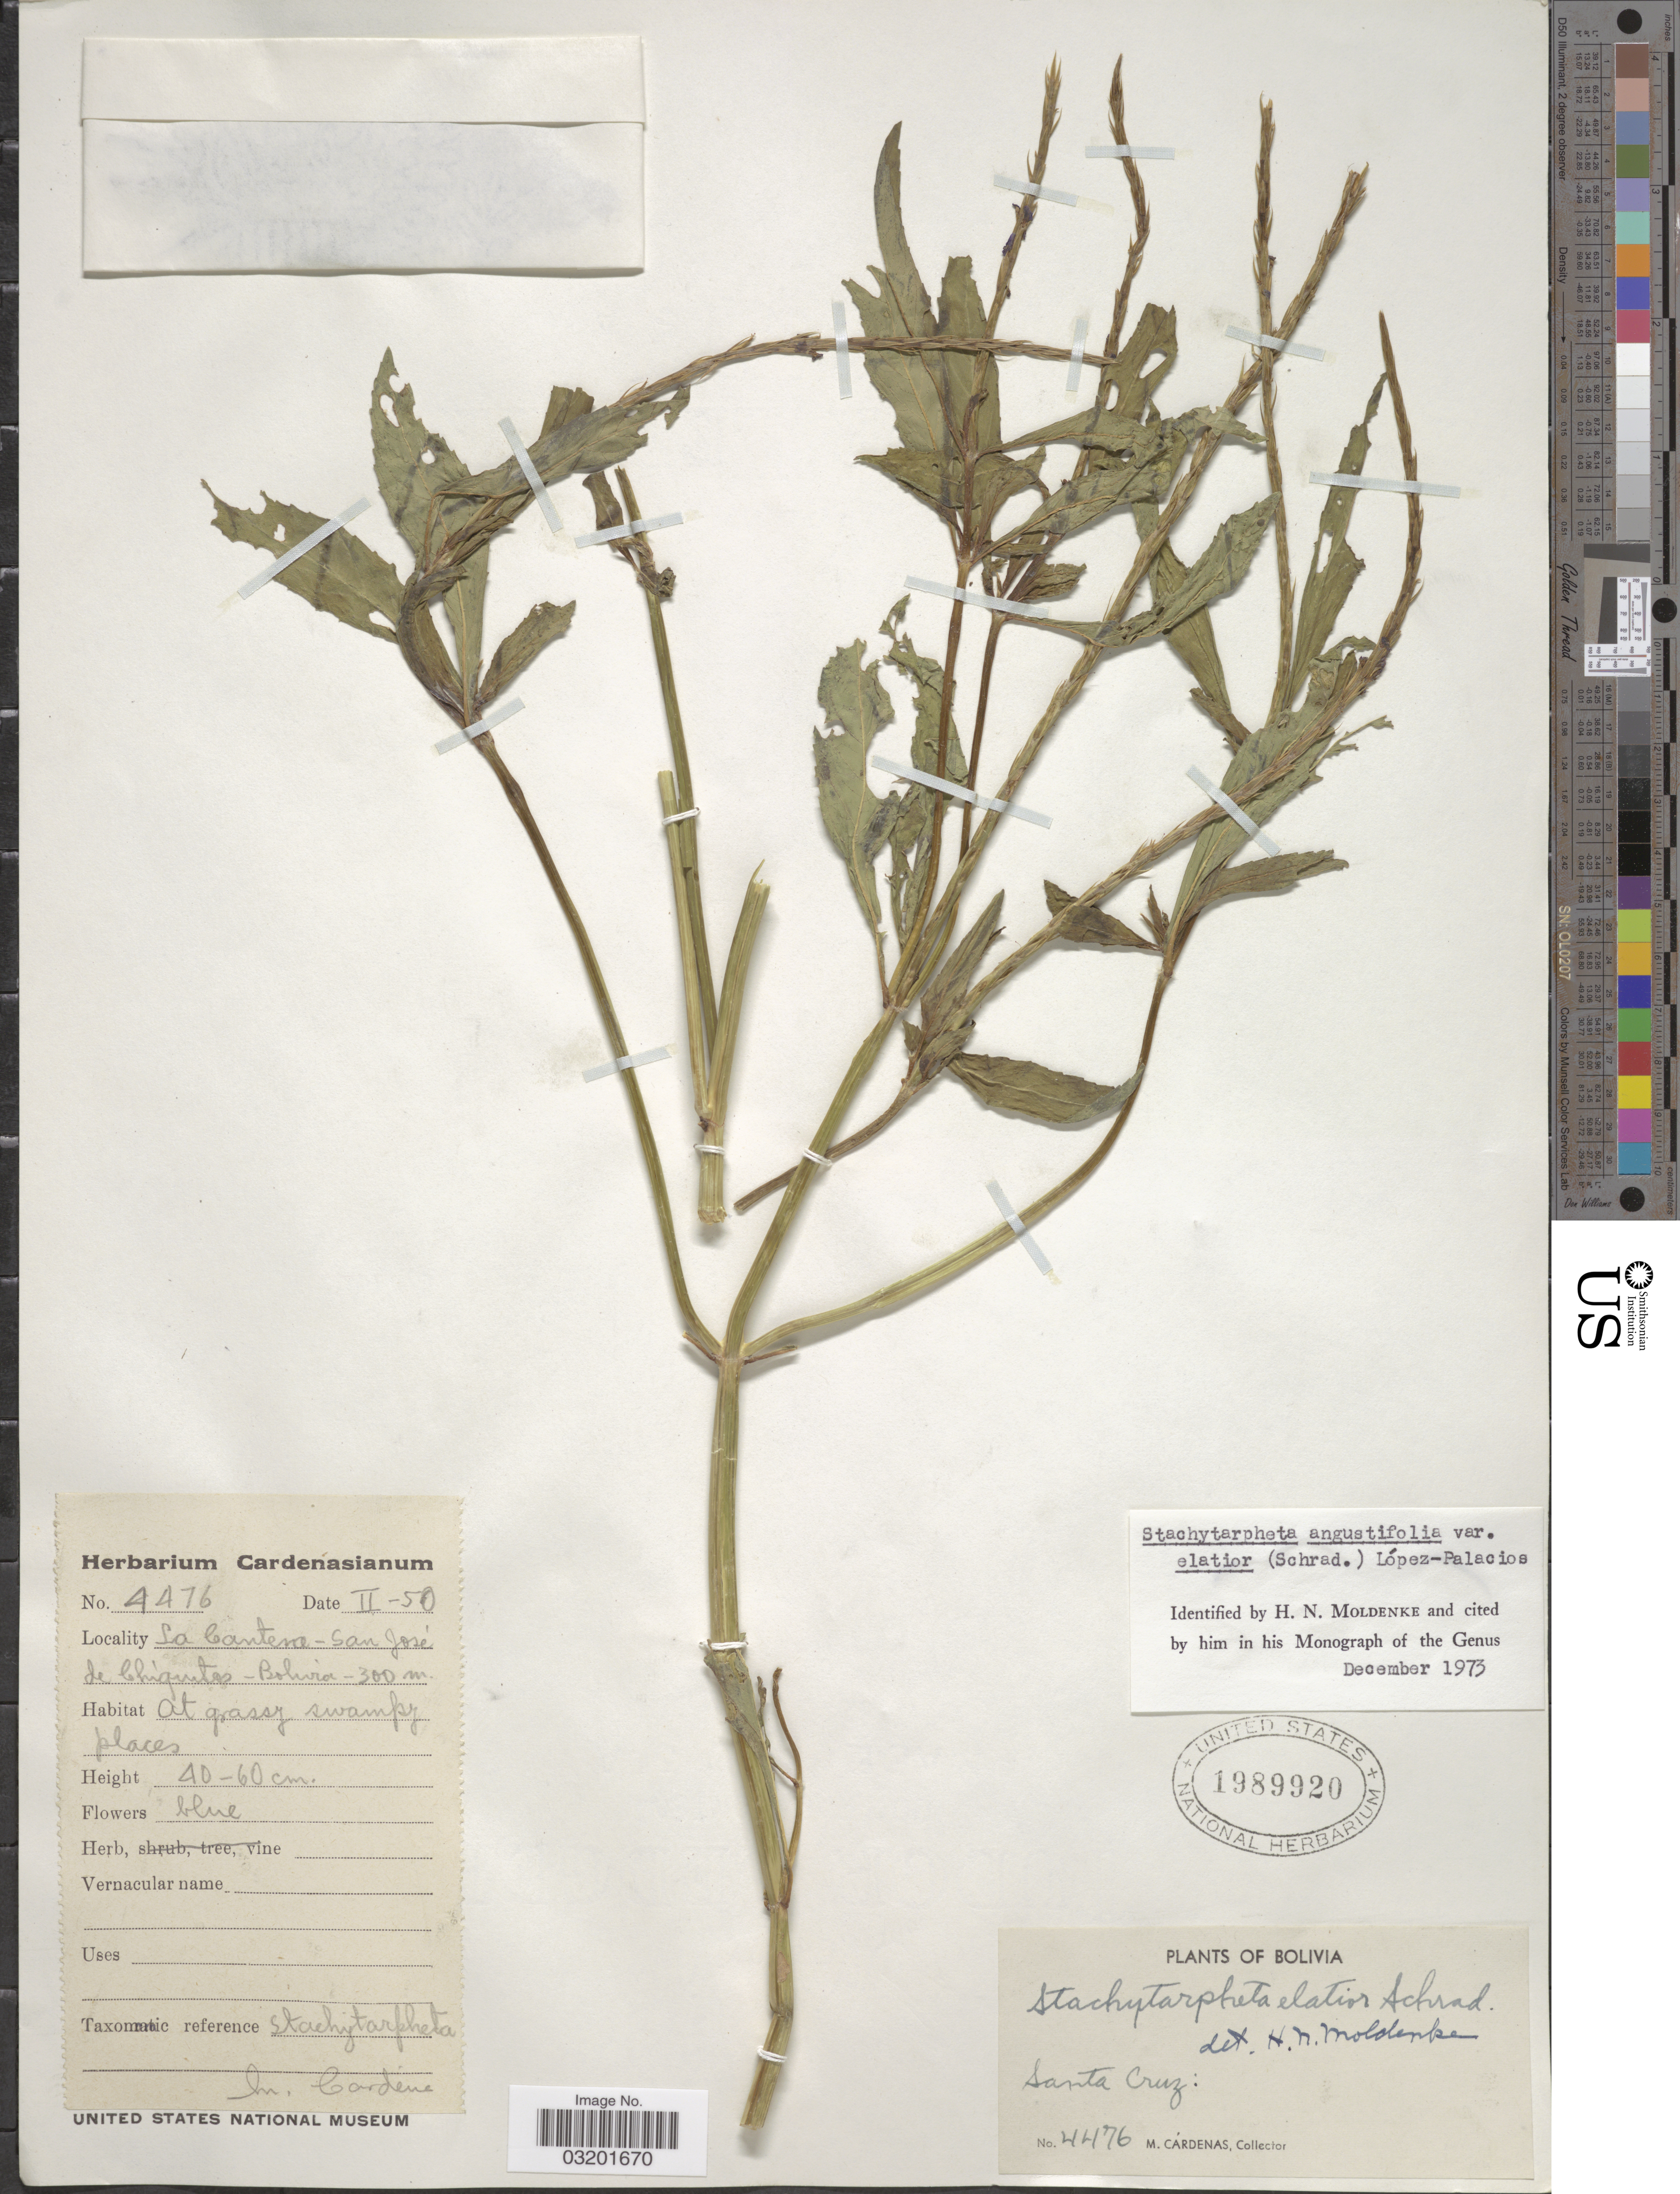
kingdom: Plantae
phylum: Tracheophyta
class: Magnoliopsida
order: Lamiales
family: Verbenaceae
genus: Stachytarpheta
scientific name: Stachytarpheta angustifolia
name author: (Mill.) Vahl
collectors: M. Cárdenas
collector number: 4476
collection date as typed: Transcribed d/m/y: /2/50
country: Bolivia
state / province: Santa Cruz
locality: La Cantera - San José de Chiquitos.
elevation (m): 300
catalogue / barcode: US 1989920